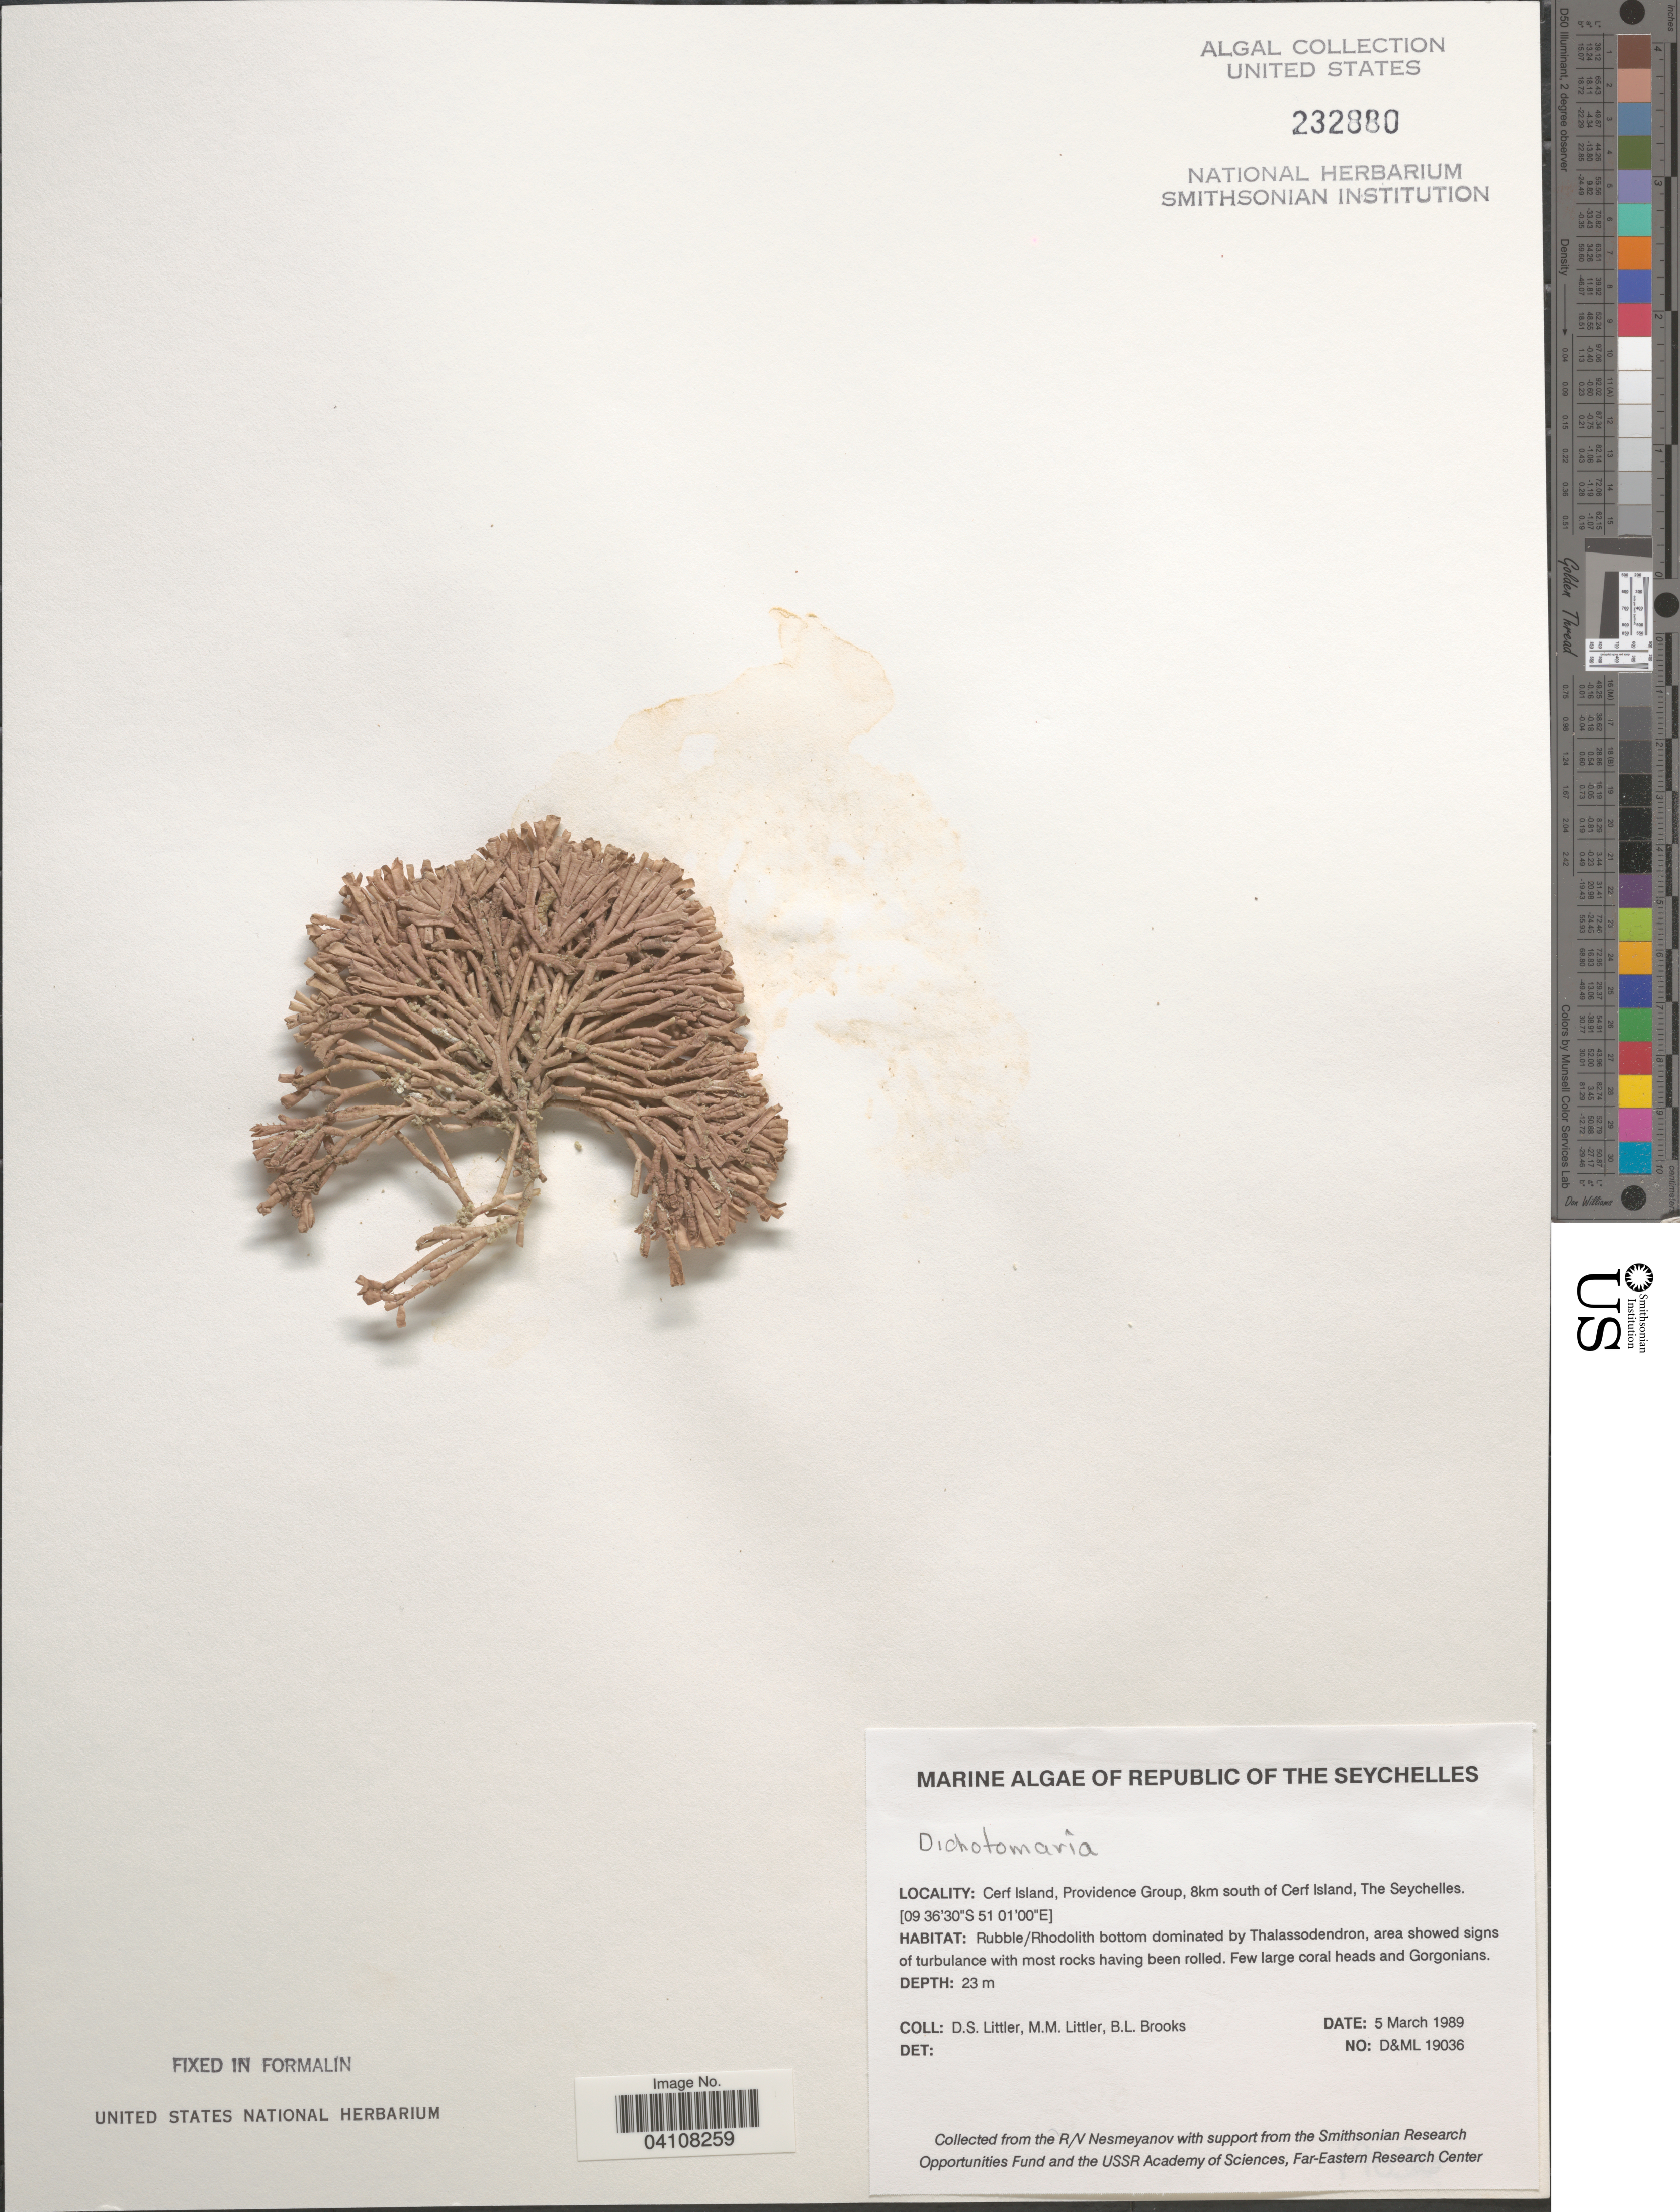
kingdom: Plantae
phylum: Rhodophyta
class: Florideophyceae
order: Nemaliales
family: Galaxauraceae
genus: Dichotomaria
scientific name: Dichotomaria sp.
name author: in Arai et al.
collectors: D. S. Littler & B. Brooks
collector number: D&ML19036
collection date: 1989-03-05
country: Seychelles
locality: Republic of The Seychelles. Cerf Island, Providence Group, 8km south of Cerf Island.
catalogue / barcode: US 232880